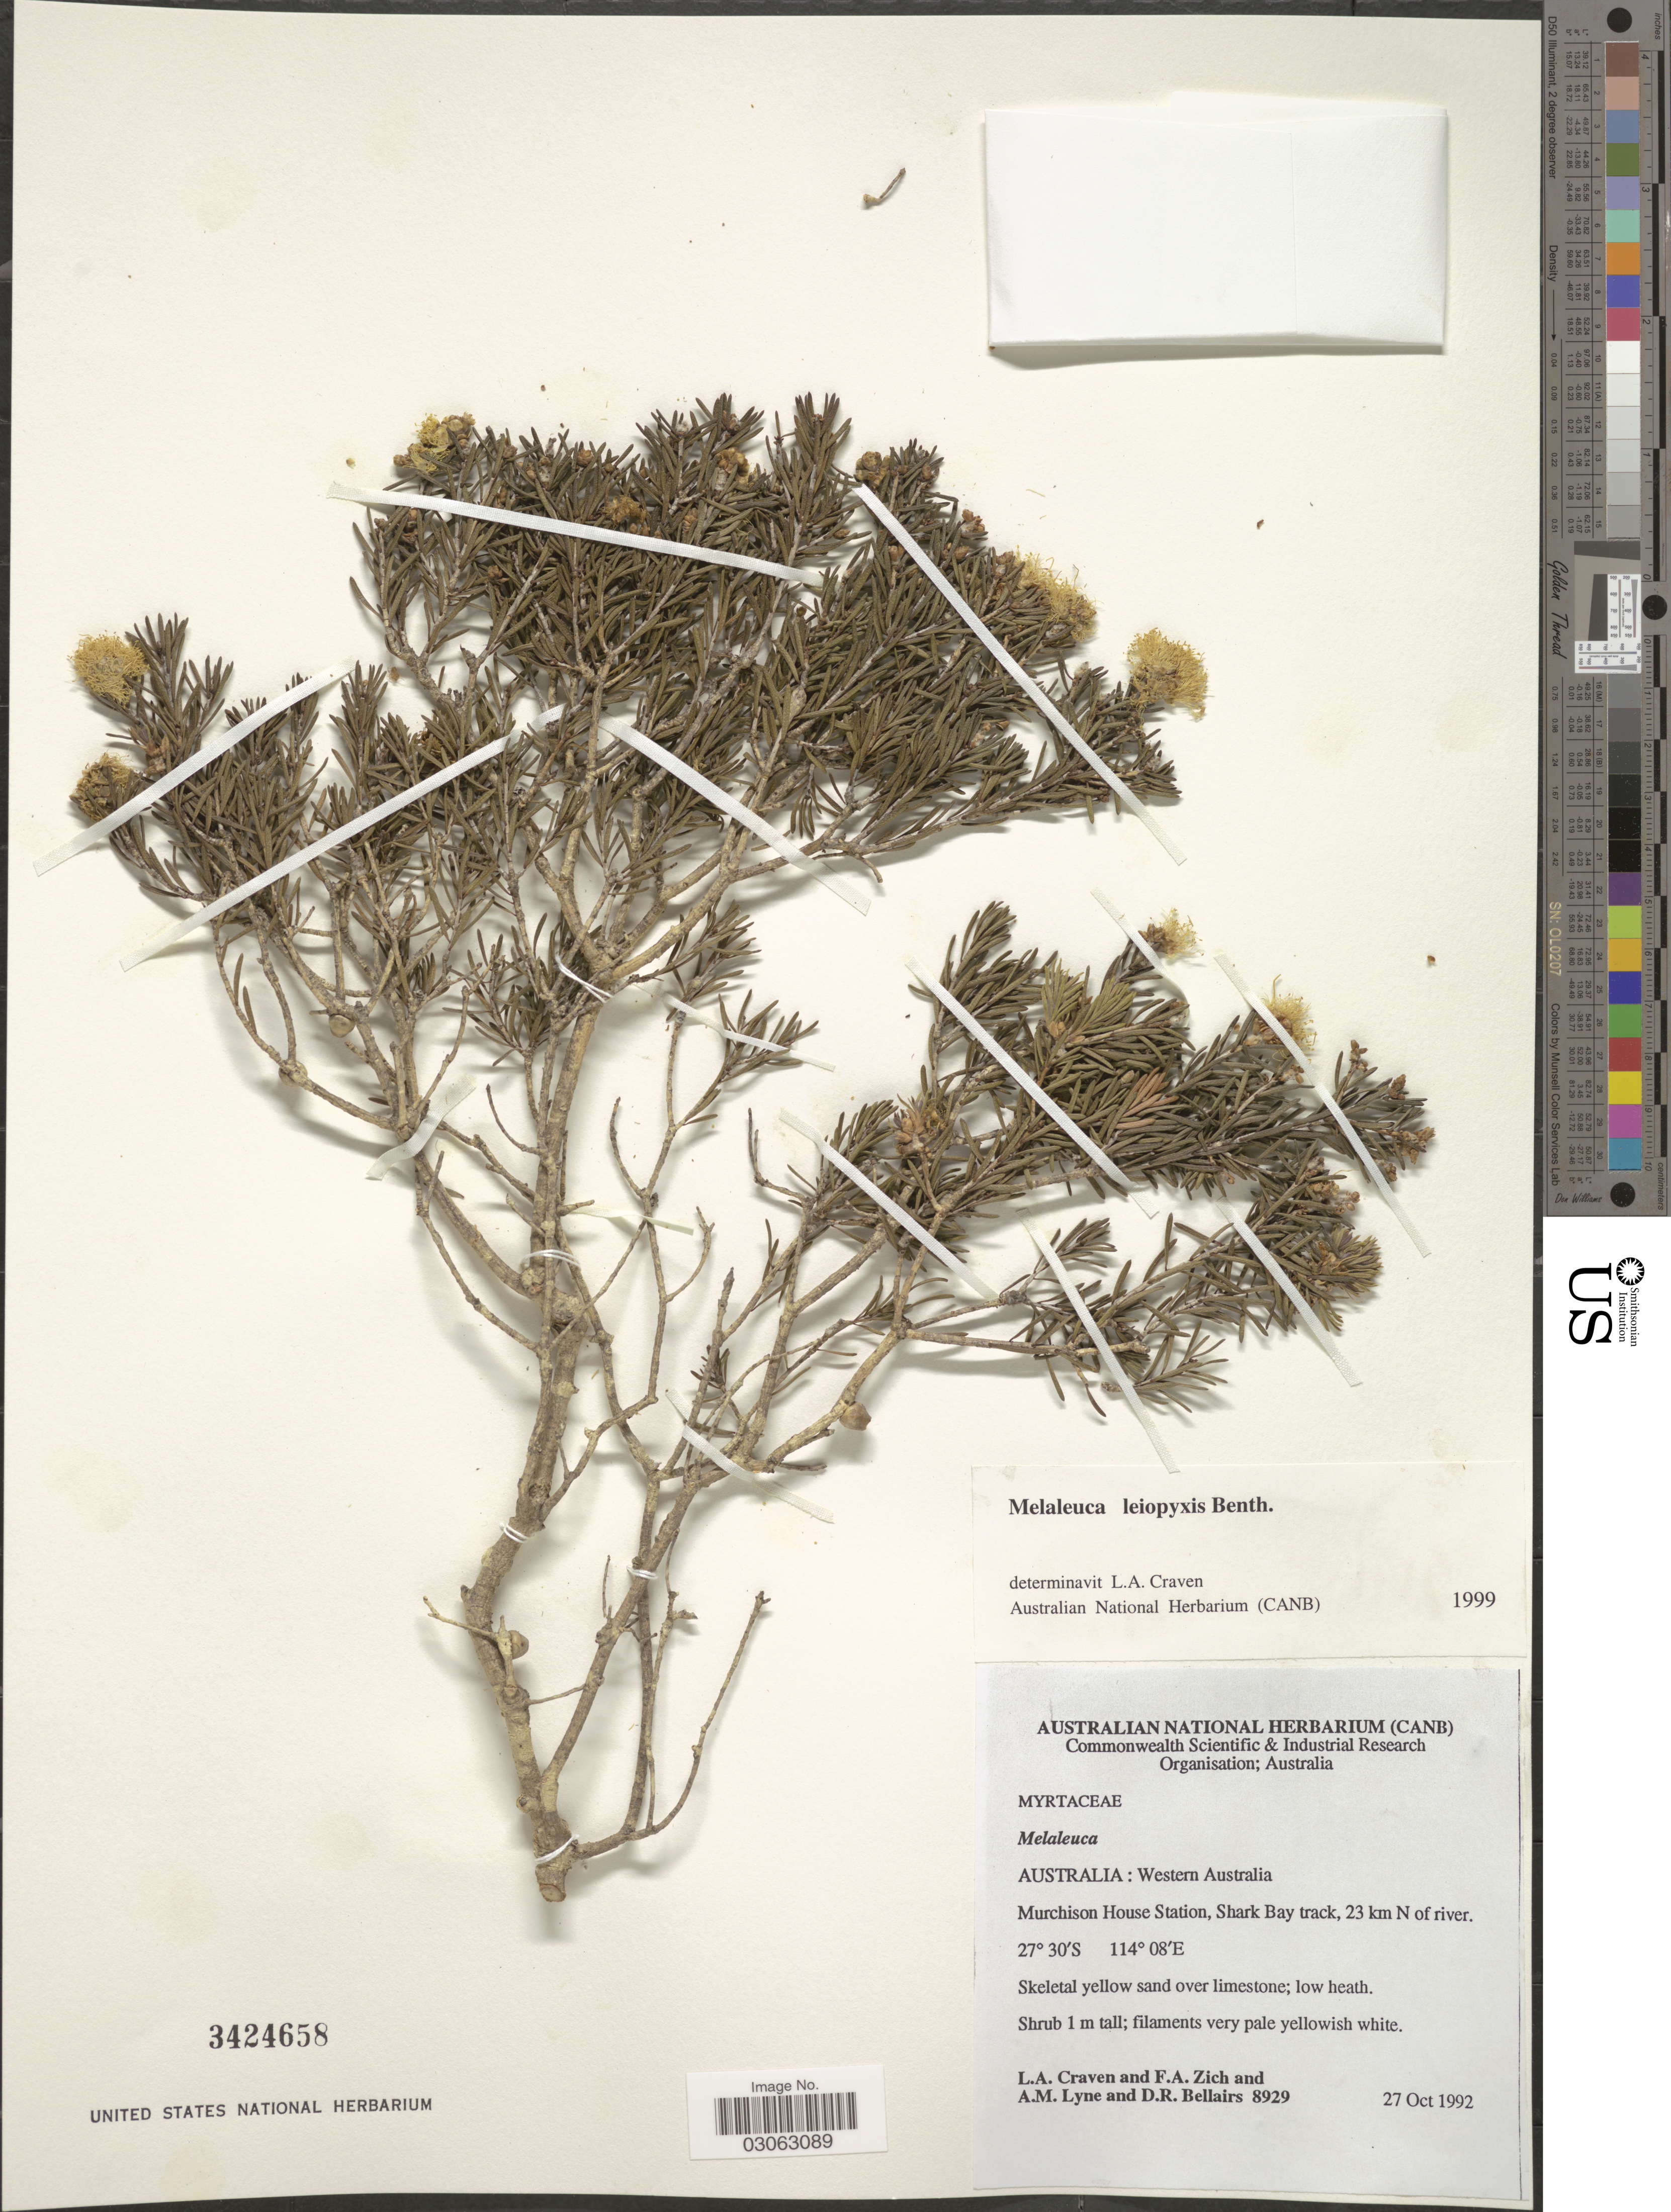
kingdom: Plantae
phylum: Tracheophyta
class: Magnoliopsida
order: Myrtales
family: Myrtaceae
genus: Melaleuca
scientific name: Melaleuca leiopyxis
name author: F. Muell. ex Benth.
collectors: L. A. Craven, F. Zich, A. Lyne & D. Bellairs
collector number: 8929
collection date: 1992-10-27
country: Australia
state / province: Western Australia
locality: Murchison House Station, Shark Bay track, 23 km N of river.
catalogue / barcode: US 3424658